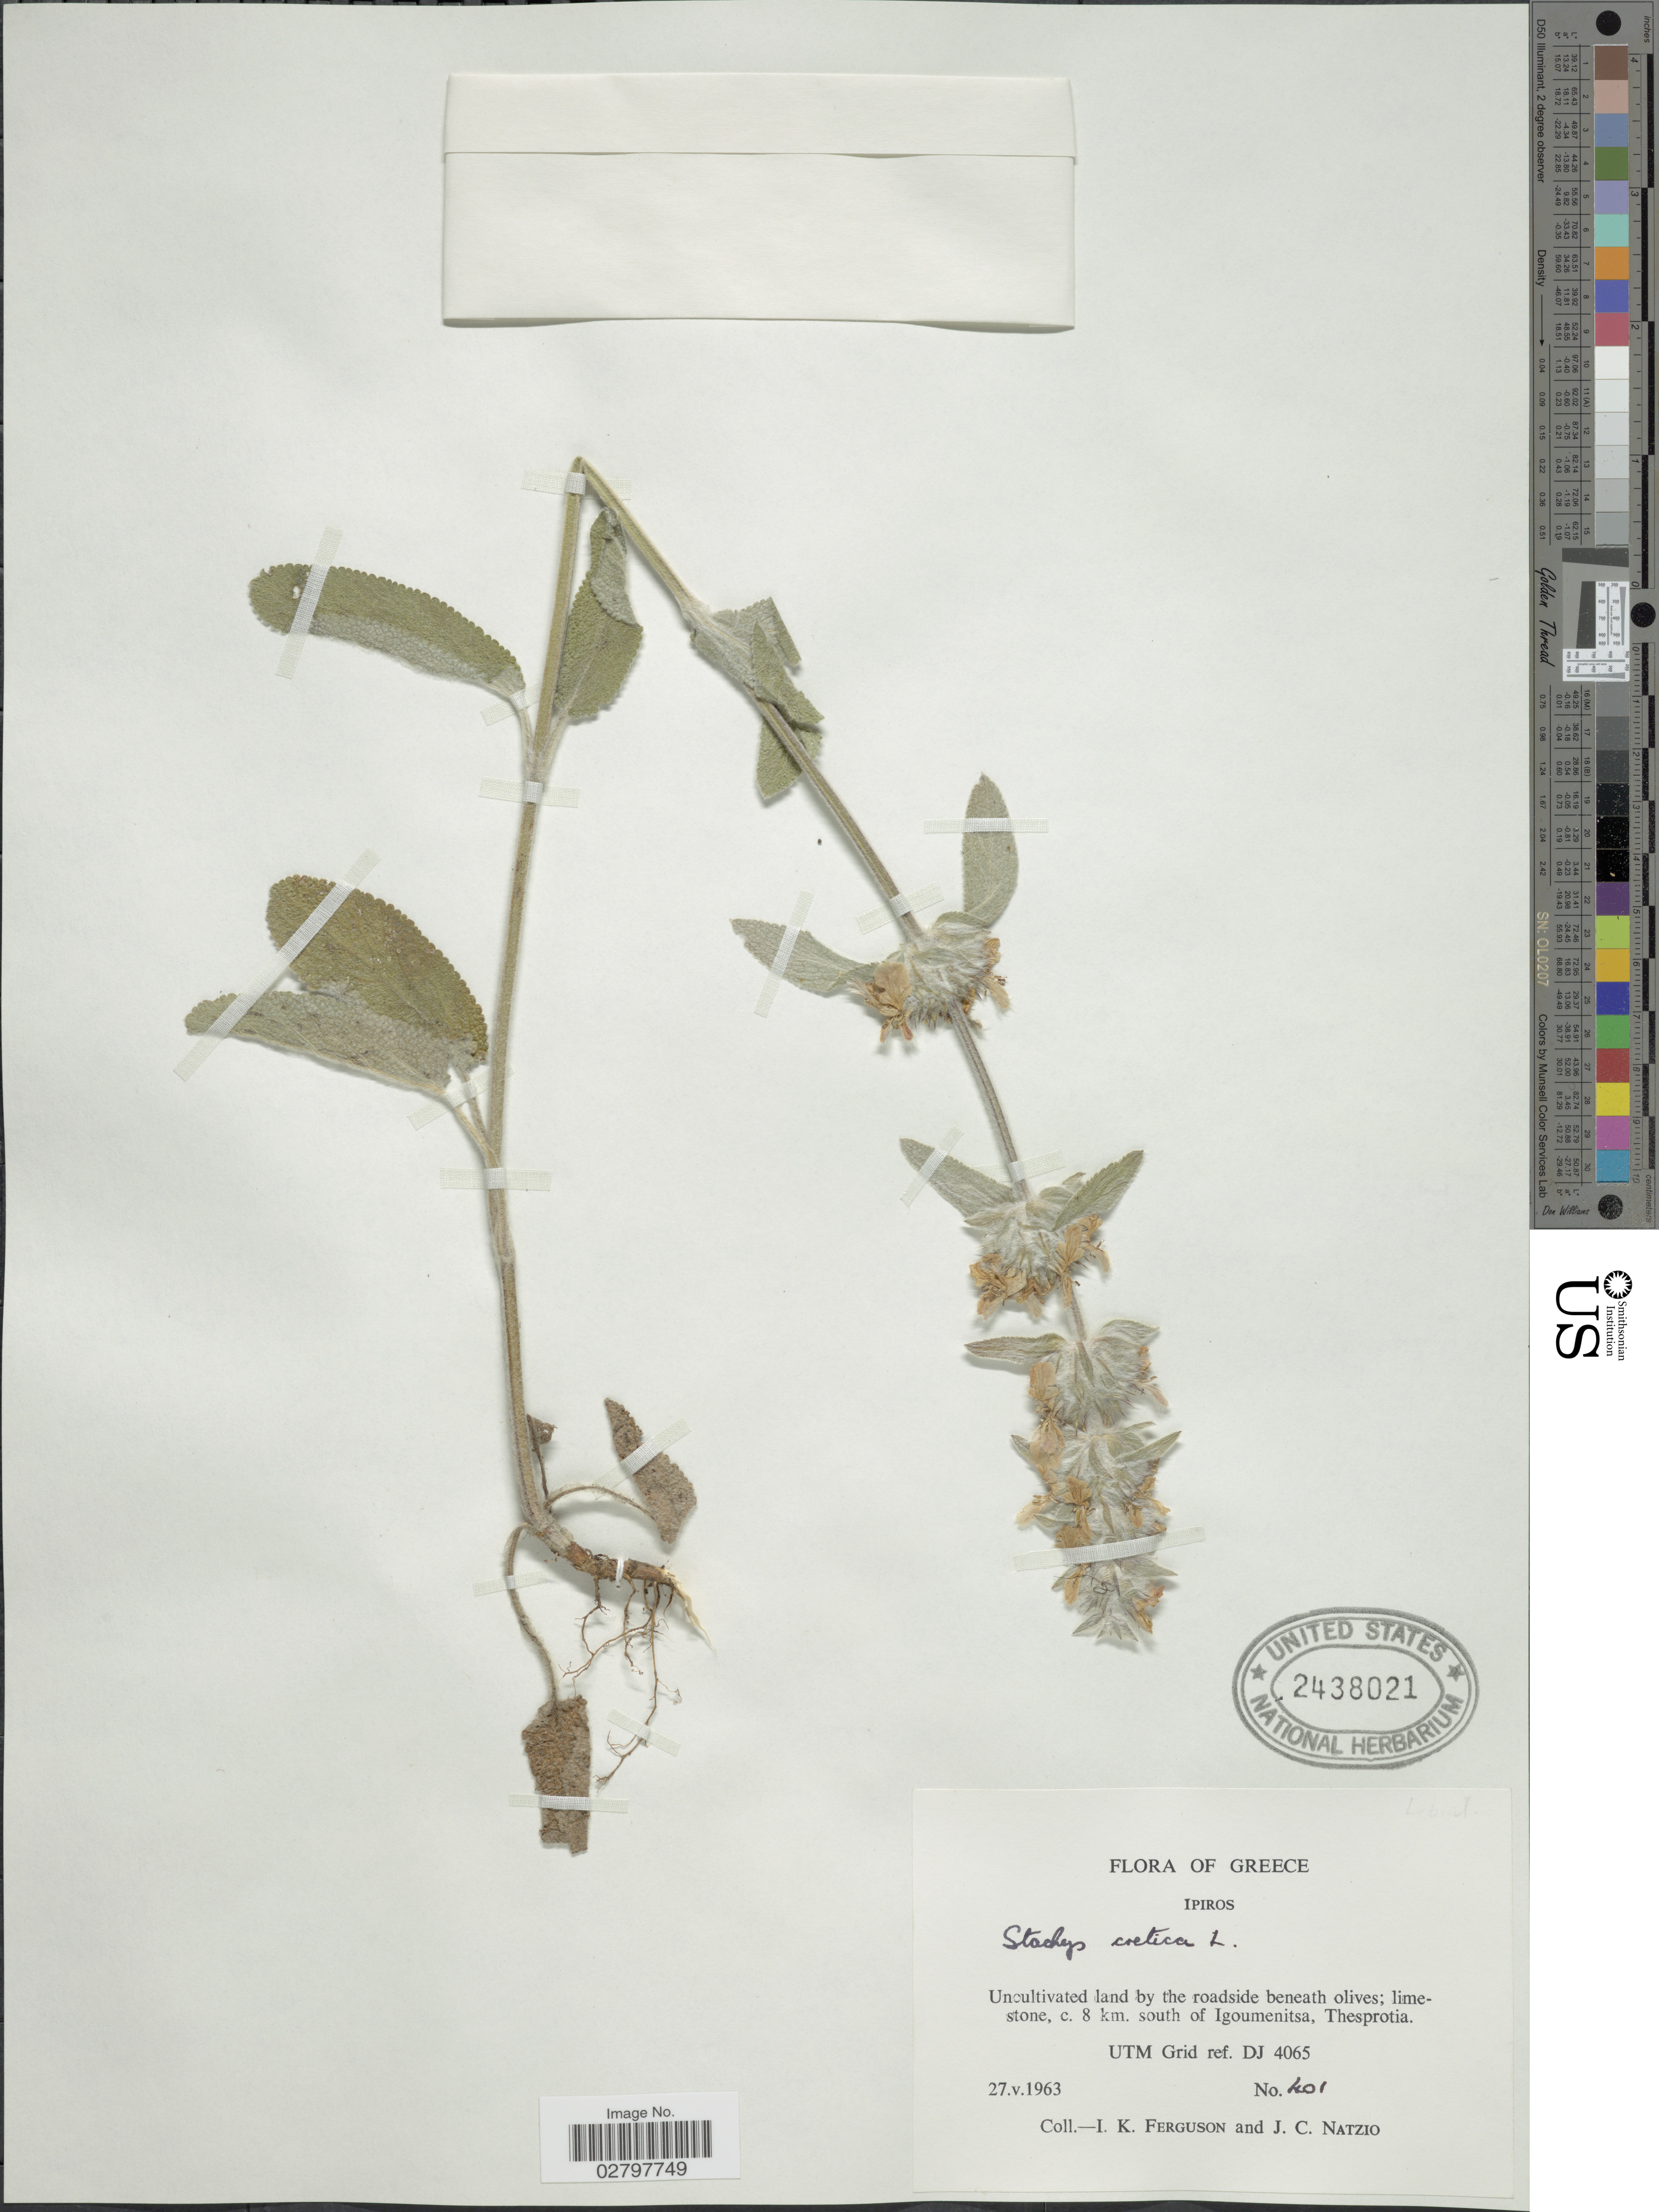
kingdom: Plantae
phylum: Tracheophyta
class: Magnoliopsida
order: Lamiales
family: Lamiaceae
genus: Stachys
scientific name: Stachys cretica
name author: L.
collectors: I. K. Ferguson & J. Natzio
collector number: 401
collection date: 1963-05-27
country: Greece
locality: Ipiros, c. 8 km. south of Igoumenitsa, Thesprotia, UTM Grid ref. DJ 4065.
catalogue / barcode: US 2438021